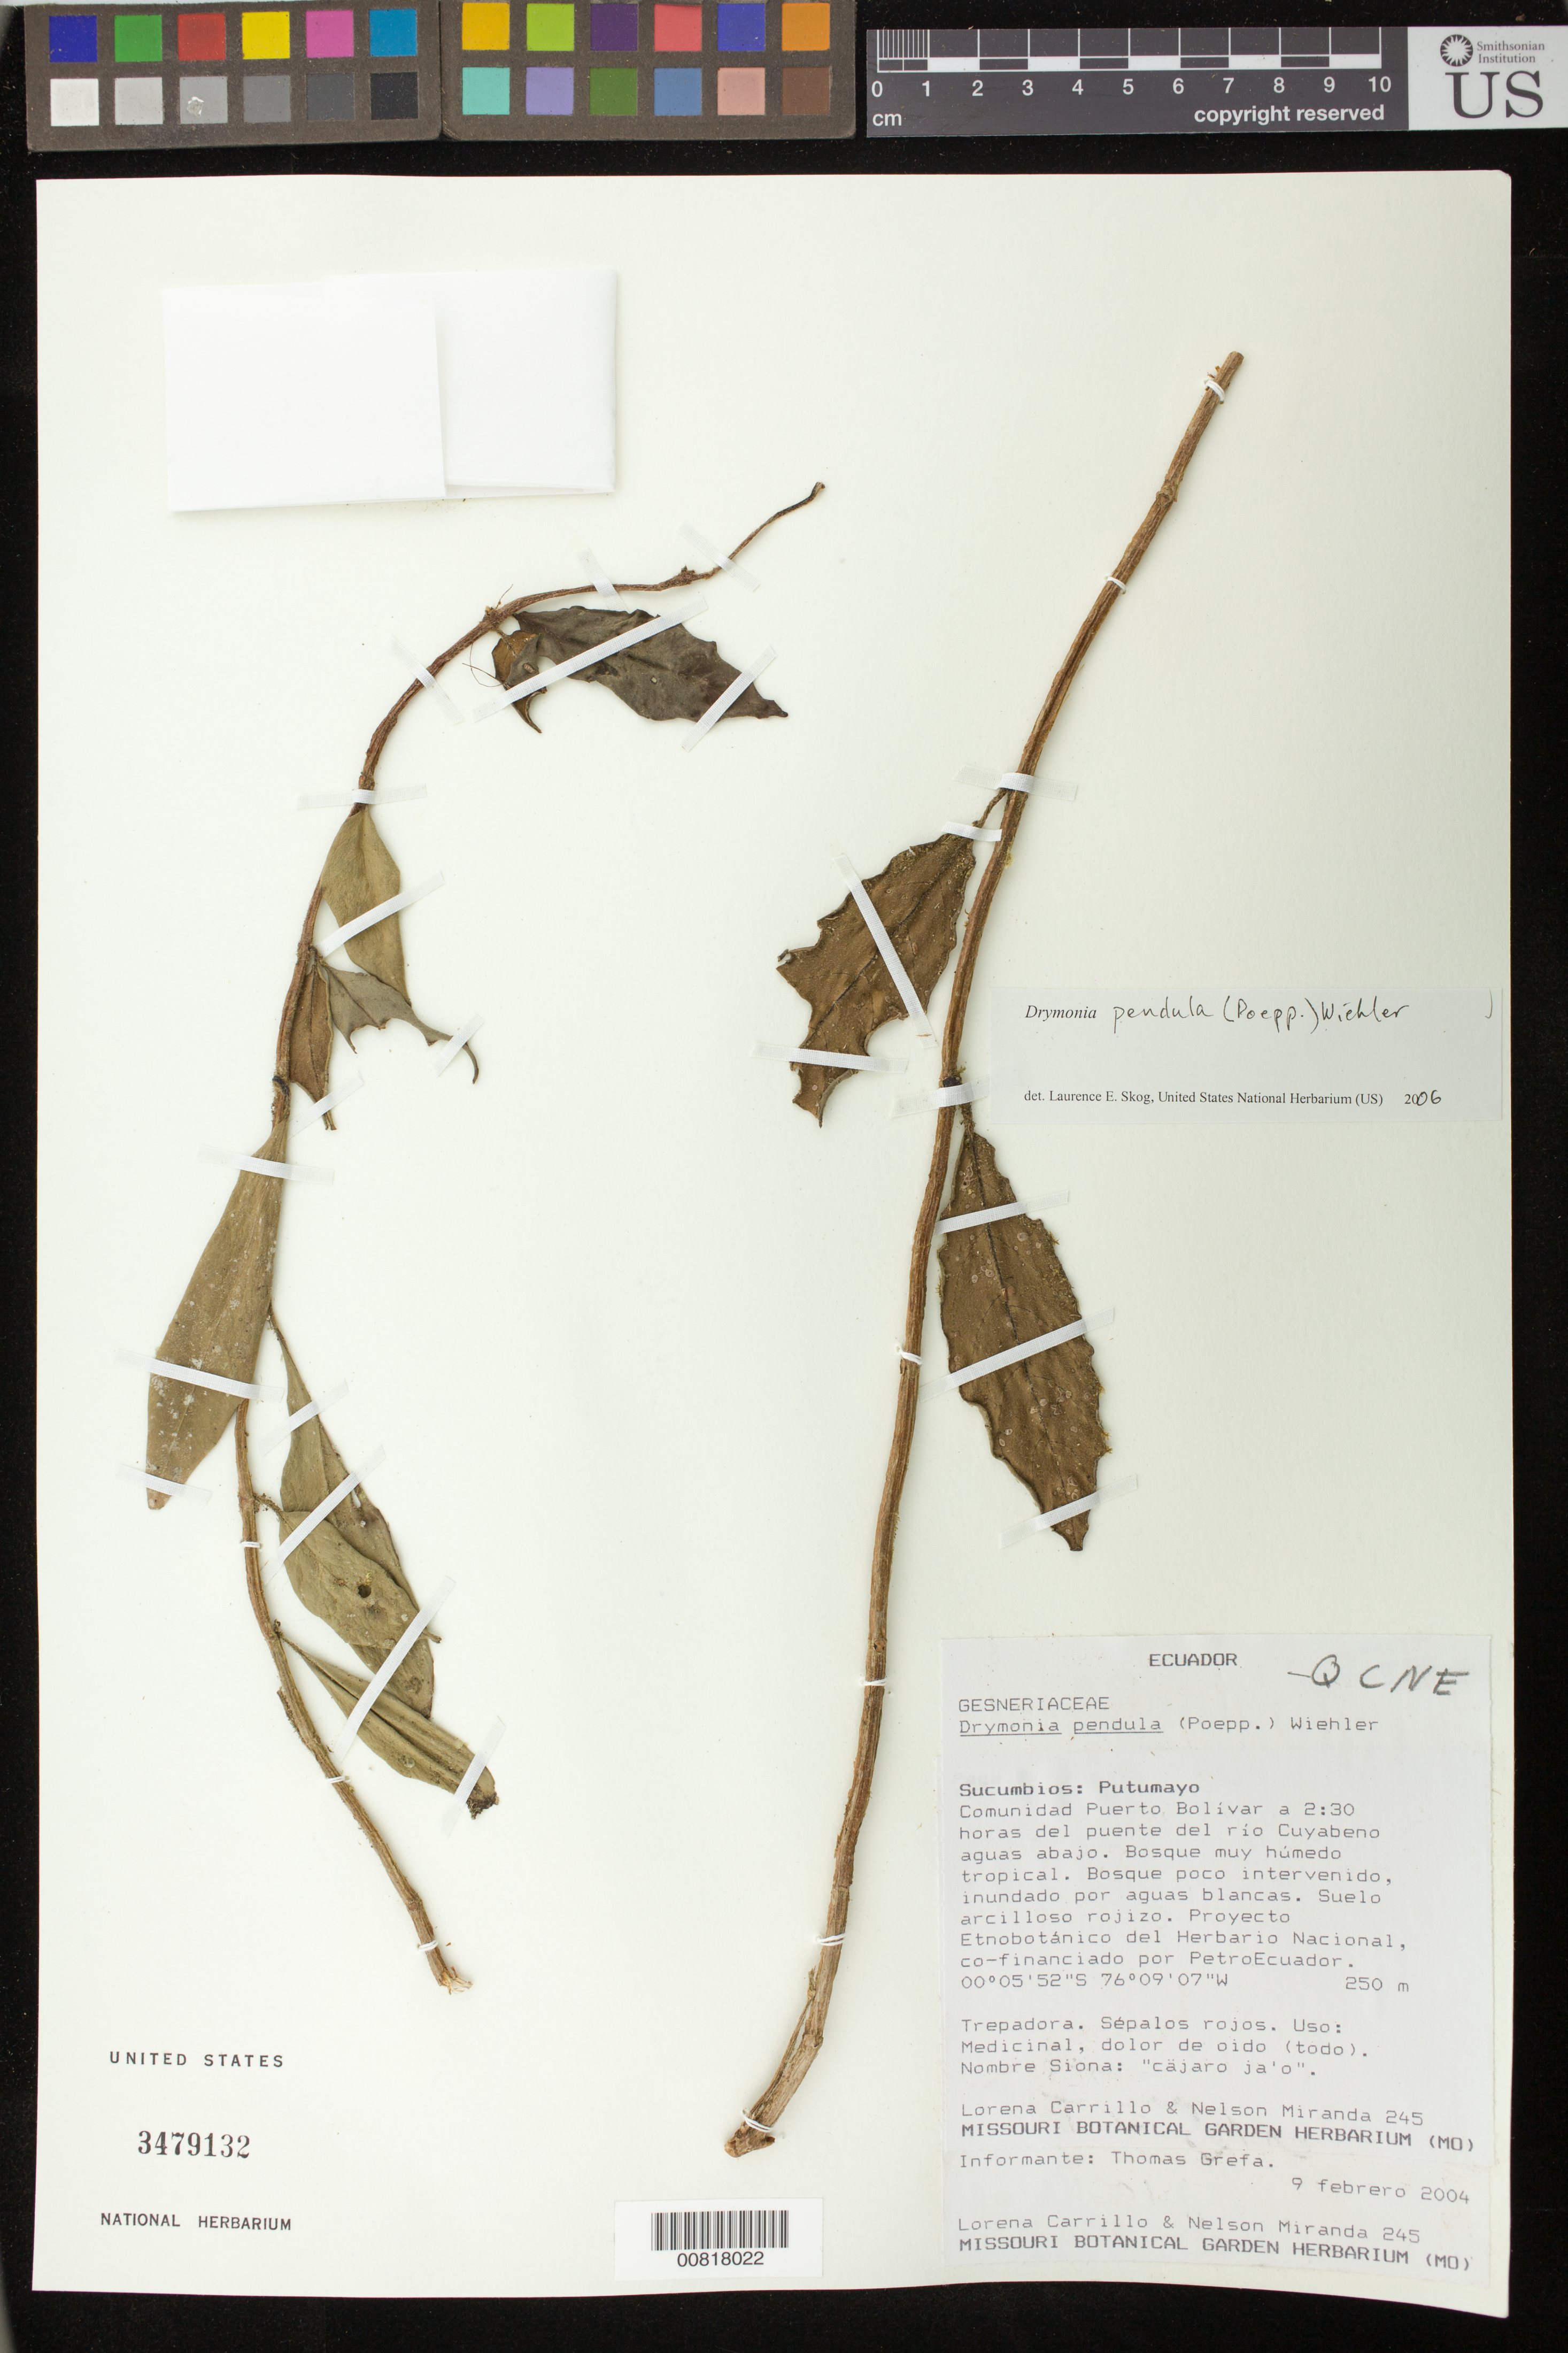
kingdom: Plantae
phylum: Tracheophyta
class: Magnoliopsida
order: Lamiales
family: Gesneriaceae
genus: Drymonia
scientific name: Drymonia pendula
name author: (Poepp.) Wiehler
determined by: Skog, Laurence E.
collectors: L. Carrillo & N. Miranda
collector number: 245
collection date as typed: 09 Feb 2004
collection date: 2004-02-09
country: Ecuador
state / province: Sucumbíos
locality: Sucumbios: Putumayo. Comunidad Puerto Bolivar a 2:30 horas del puente del rio Cuyabeno aguas abajo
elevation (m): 250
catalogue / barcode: US 3479132